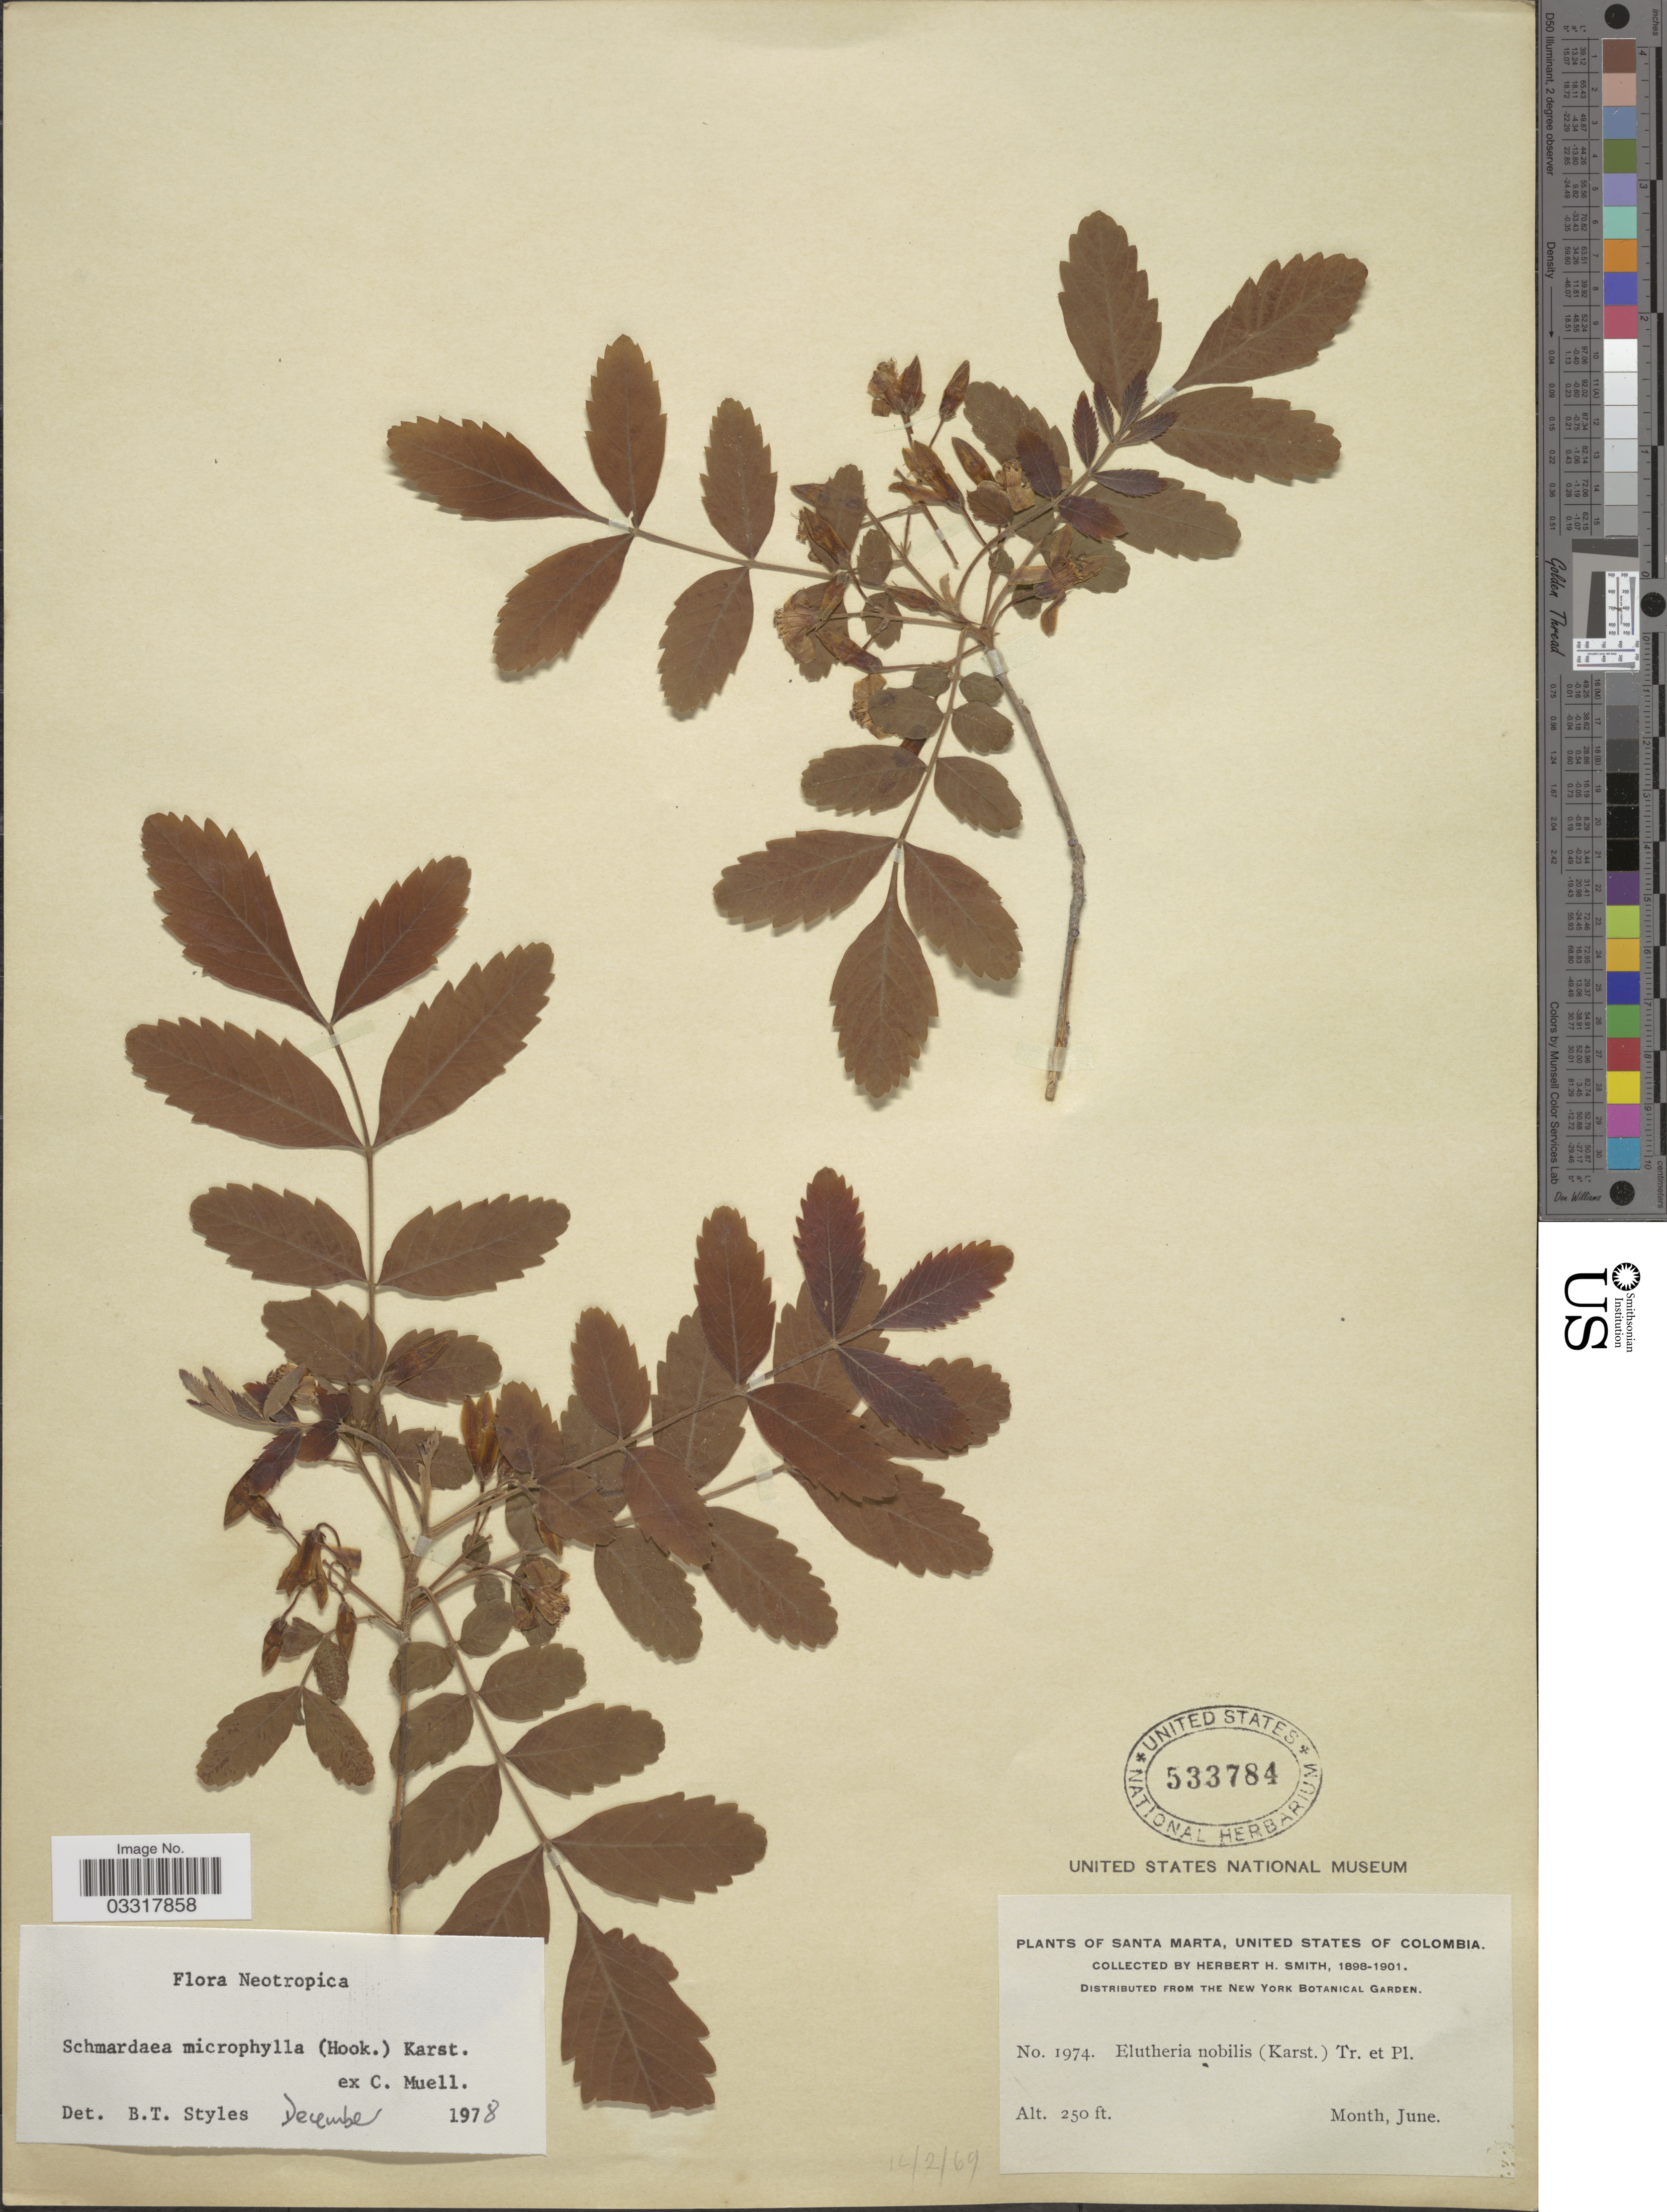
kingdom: Plantae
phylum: Tracheophyta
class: Magnoliopsida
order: Sapindales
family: Meliaceae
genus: Schmardaea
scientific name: Schmardaea microphylla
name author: (Hook.) H. Karst. ex Müll. Hal.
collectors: Herbert H. Smith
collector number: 1974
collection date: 1898-06/1901-06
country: Colombia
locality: Santa Marta, United States of Colombia.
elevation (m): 76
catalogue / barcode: US 533784